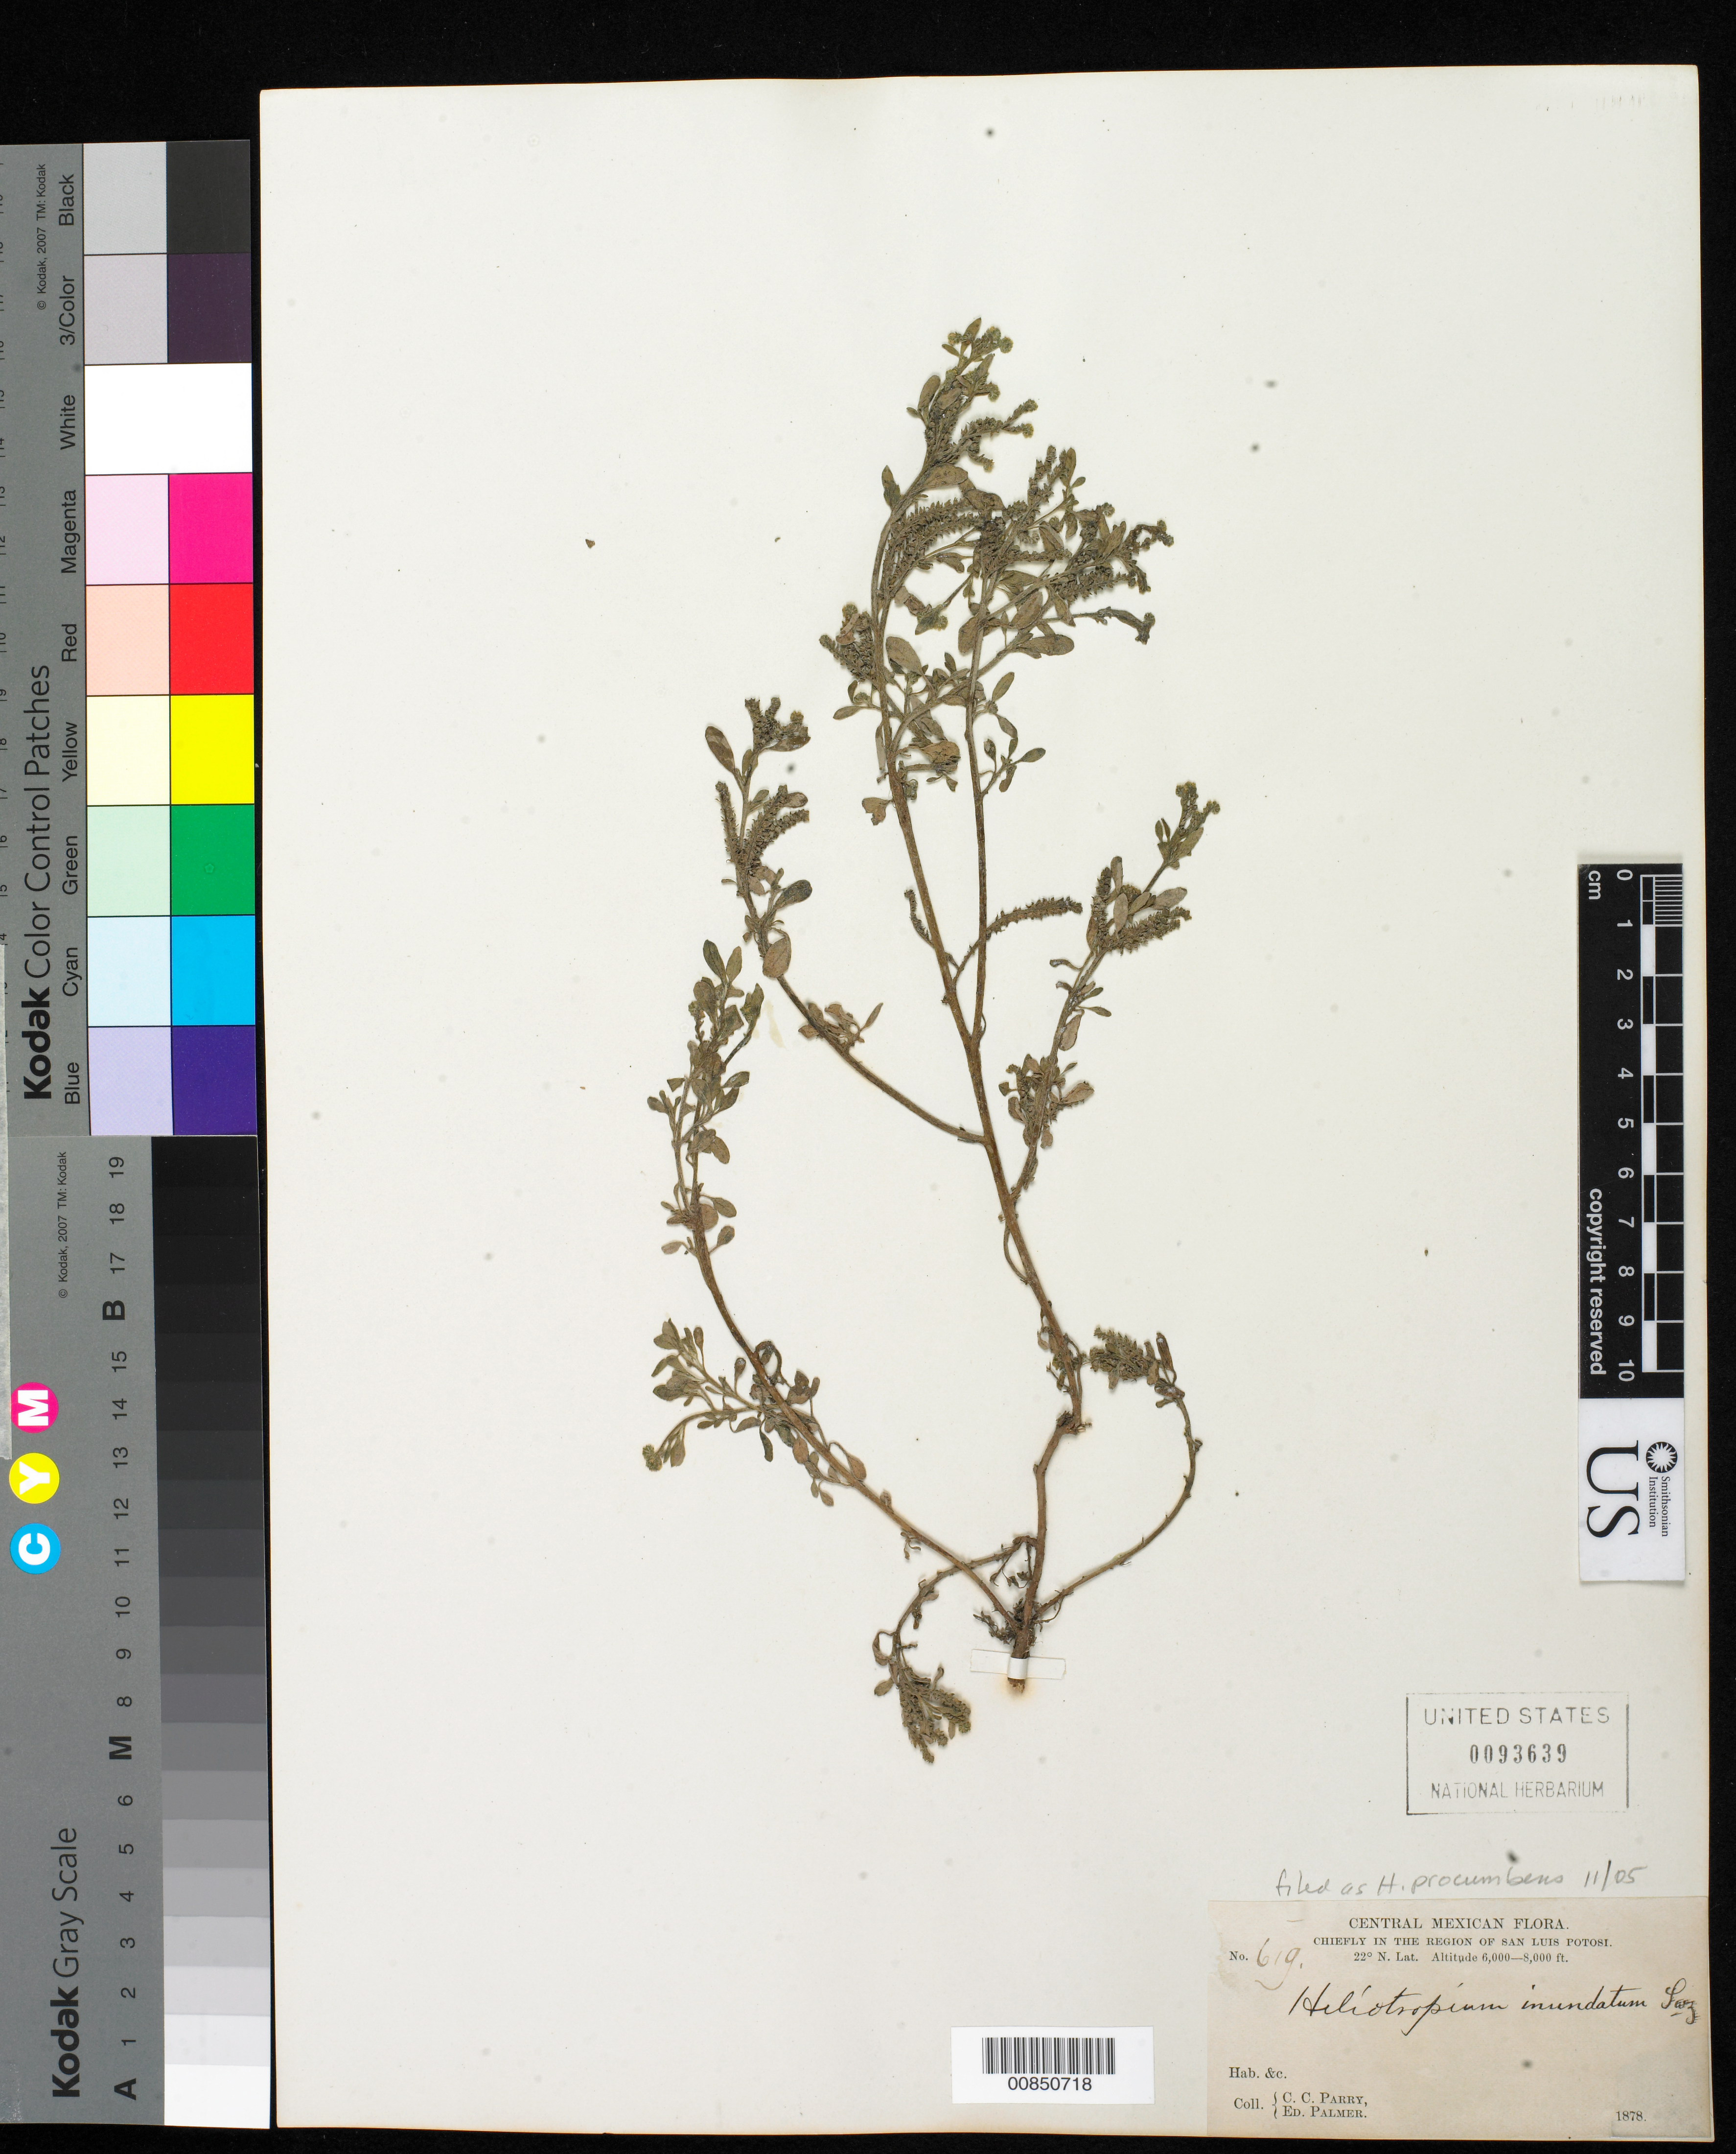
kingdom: Plantae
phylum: Tracheophyta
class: Magnoliopsida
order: Boraginales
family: Heliotropiaceae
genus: Euploca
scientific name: Euploca procumbens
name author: (Mill.) Diane & Hilger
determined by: Feuillet, C.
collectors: C. C. Parry & E. Palmer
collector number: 619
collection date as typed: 1878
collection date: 1878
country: Mexico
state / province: San Luis Potosí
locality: Chiefly in the region of San Luis Potosí.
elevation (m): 1829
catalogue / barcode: US 93639